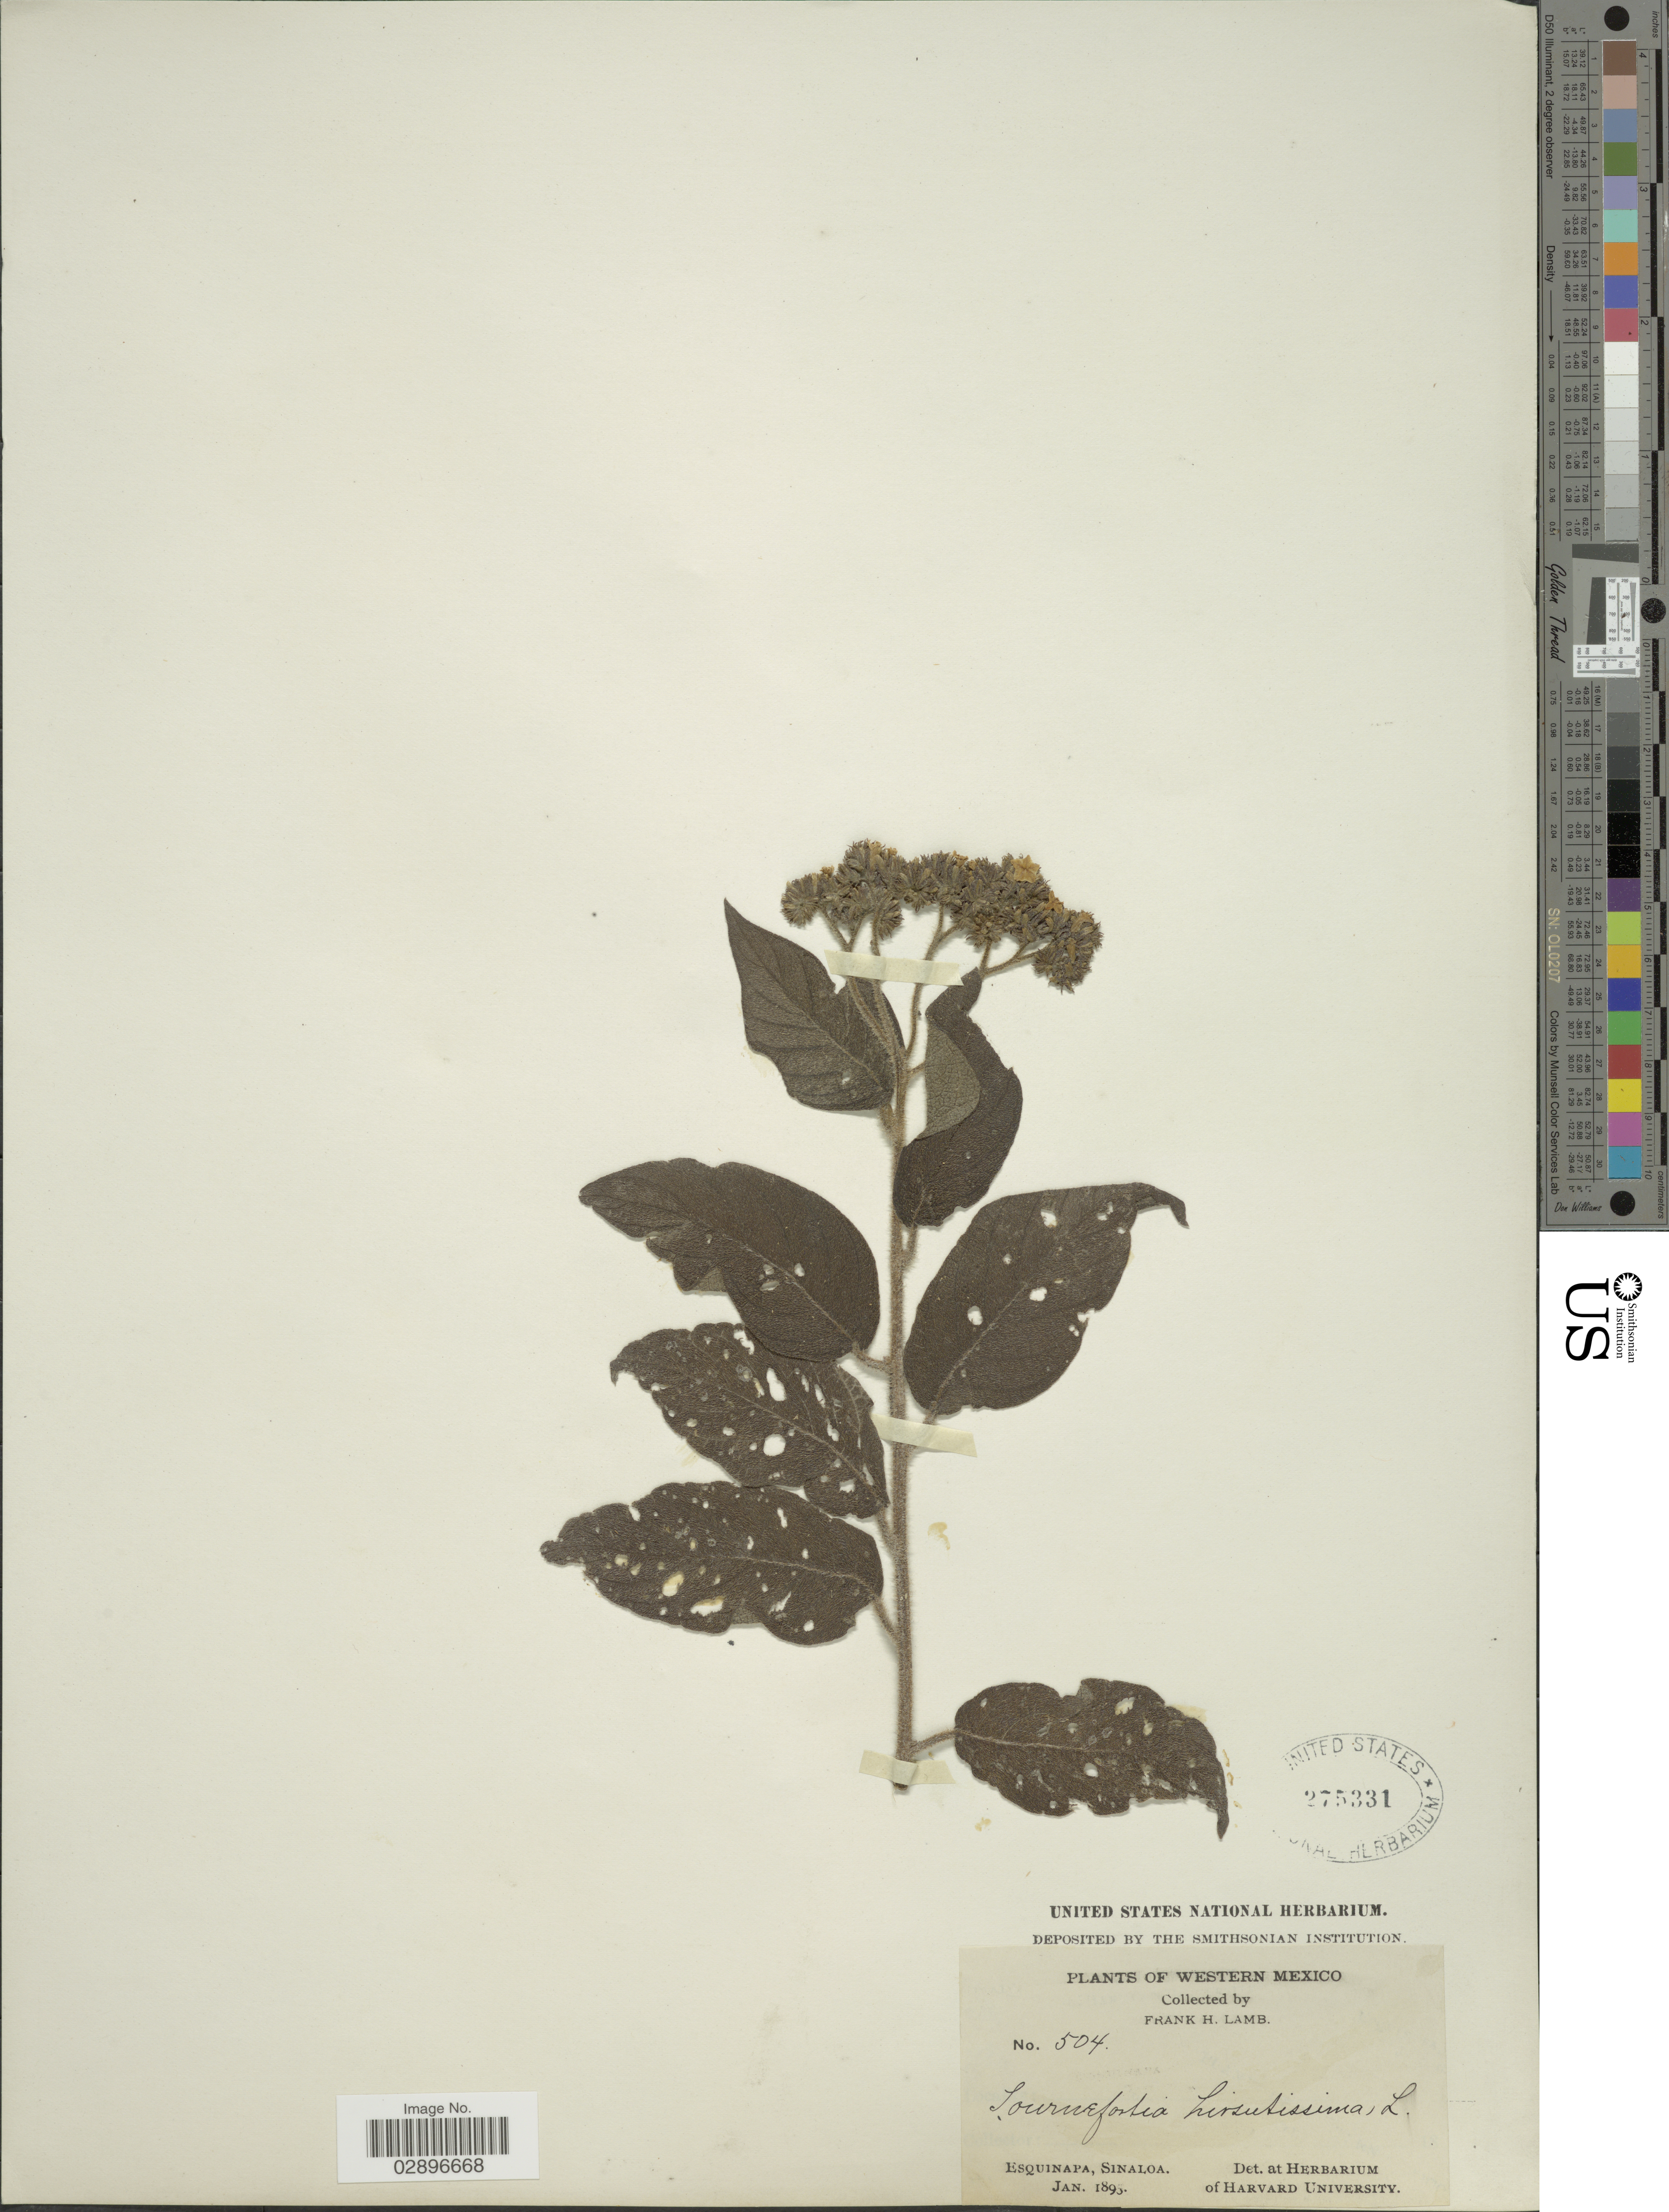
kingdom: Plantae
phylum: Tracheophyta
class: Magnoliopsida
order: Boraginales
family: Heliotropiaceae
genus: Tournefortia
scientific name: Tournefortia hirsutissima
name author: L.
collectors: F. H. Lamb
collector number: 504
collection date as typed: Jan 1895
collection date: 1895-01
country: Mexico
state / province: Sinaloa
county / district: Escuinapa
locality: Escuinapa.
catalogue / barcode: US 275331